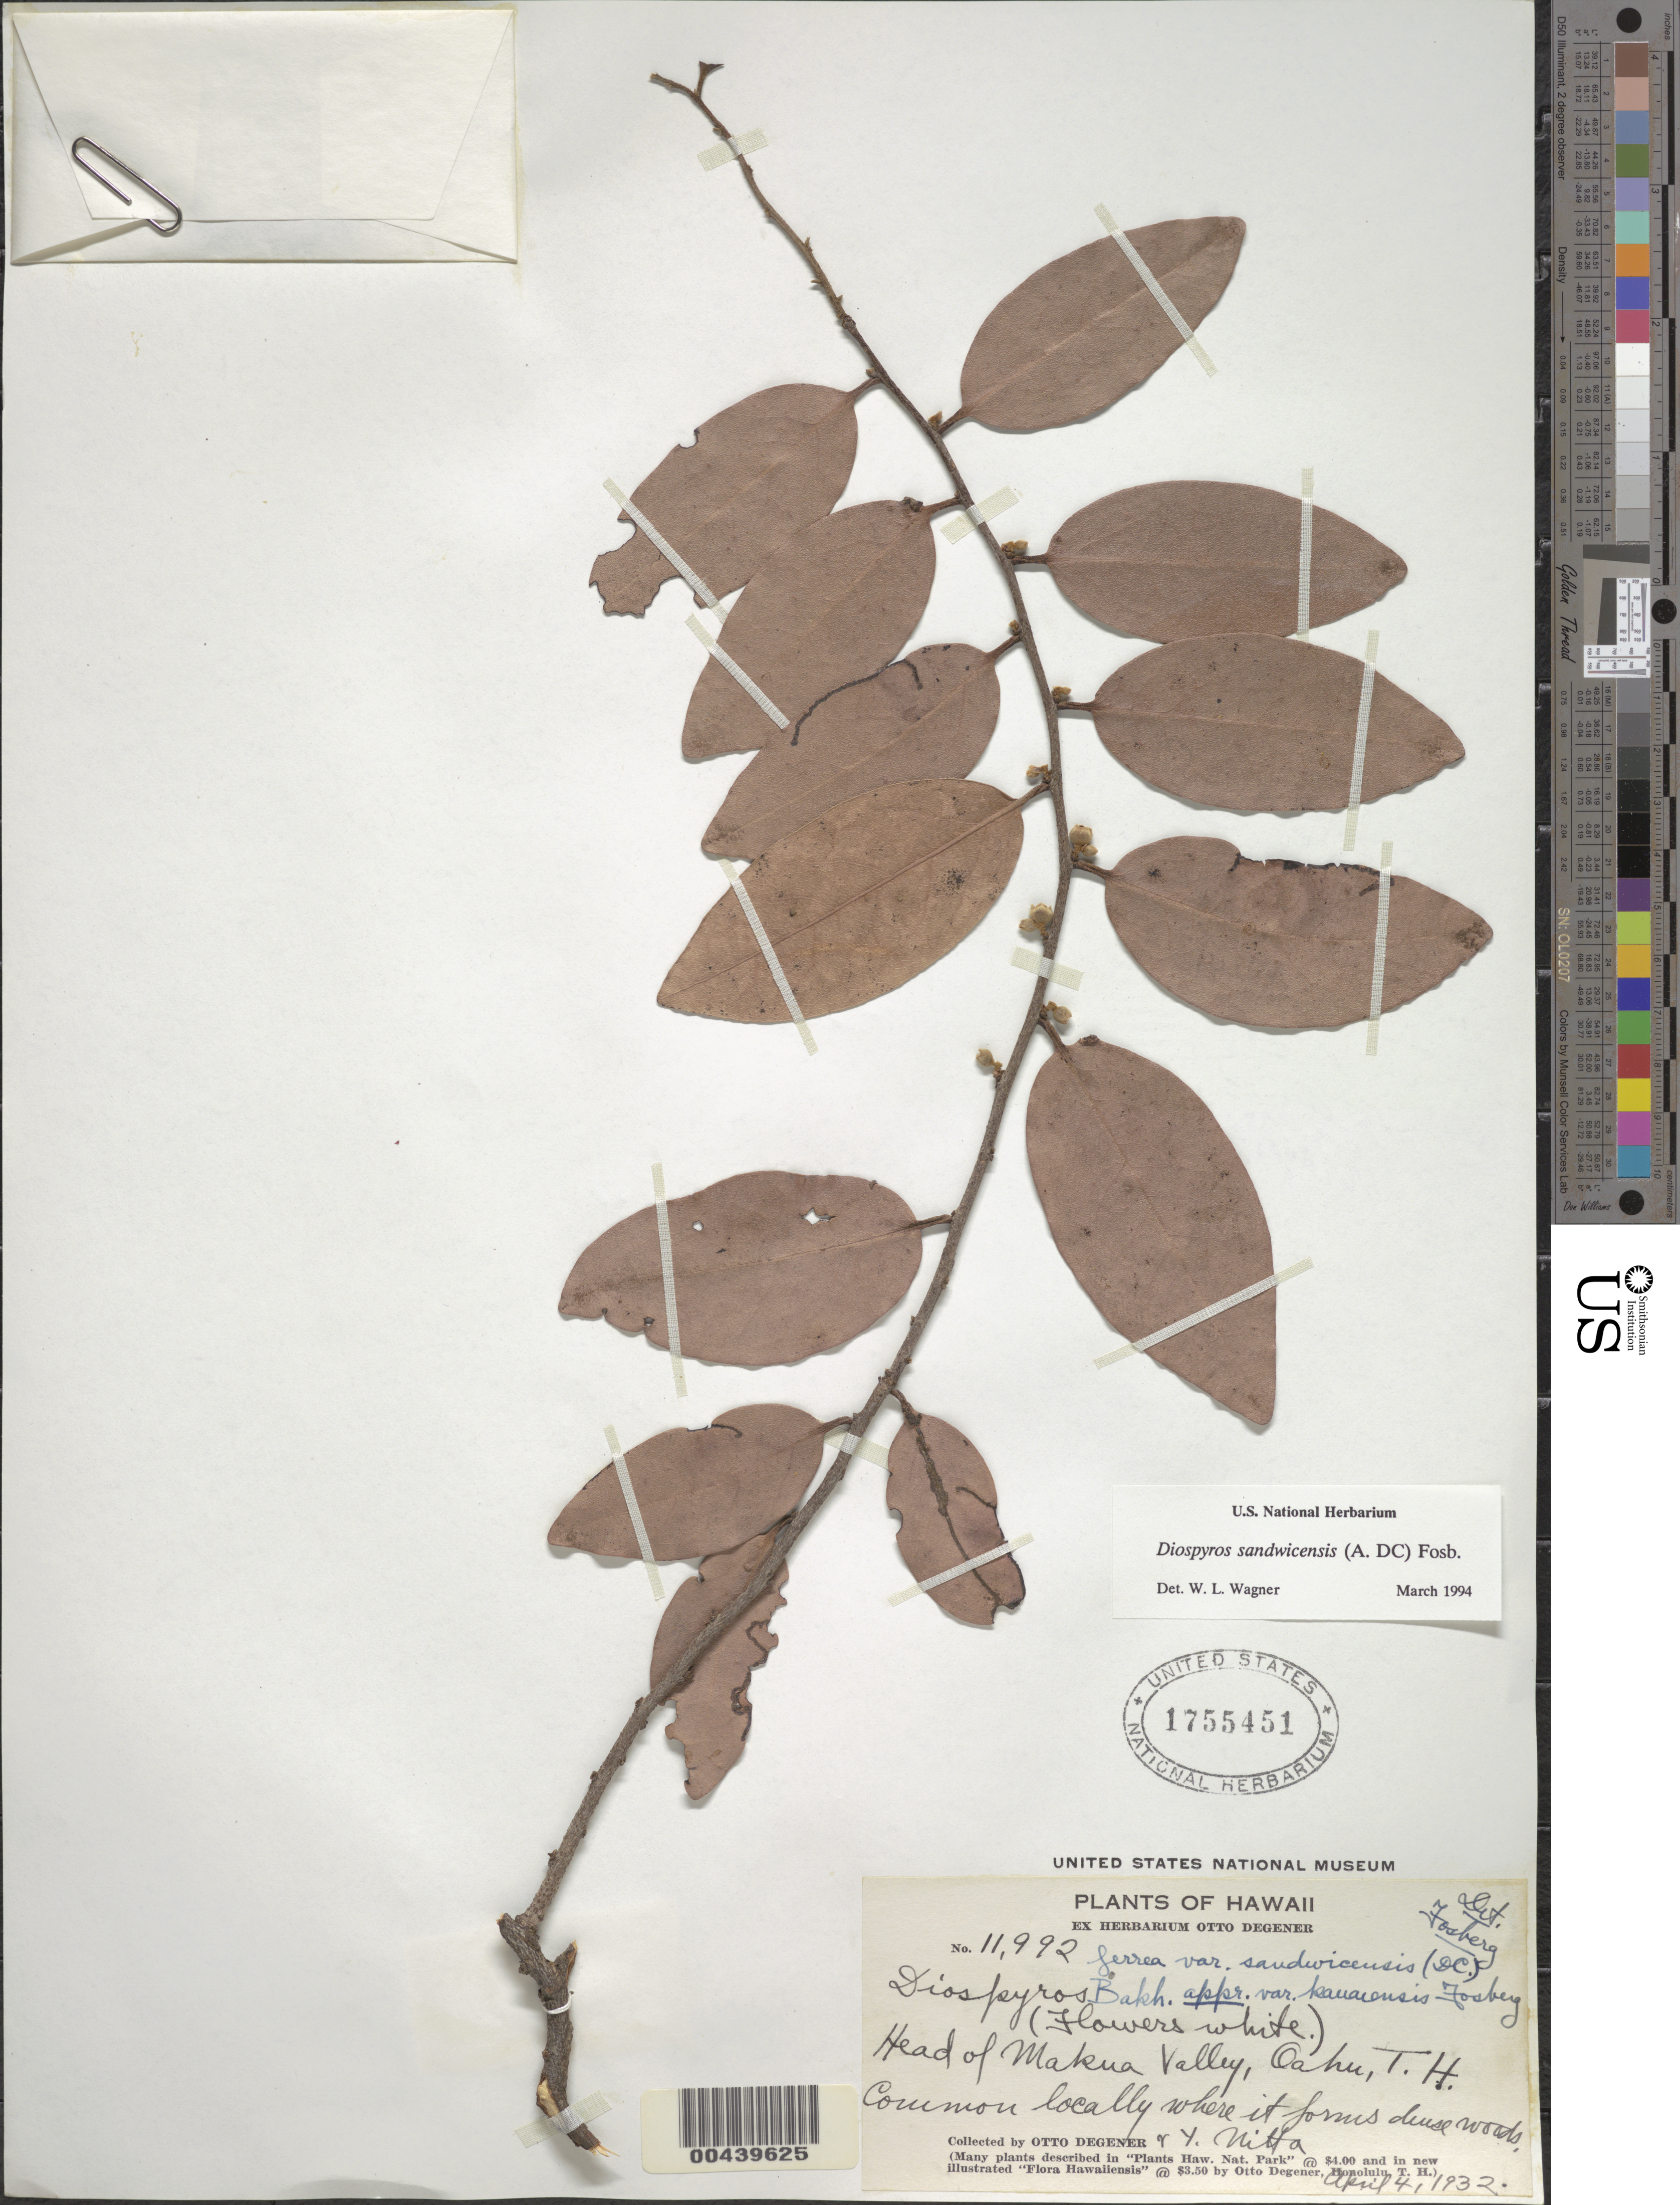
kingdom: Plantae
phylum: Tracheophyta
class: Magnoliopsida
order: Ericales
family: Ebenaceae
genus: Diospyros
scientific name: Diospyros sandwicensis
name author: (A. DC.) Fosberg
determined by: Wagner, W. L., (BOT), Smithsonian Institution - National Museum of Natural History (UNITED STATES)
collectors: O. Degener & Y. Nitta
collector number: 11992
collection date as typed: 4 Apr 1932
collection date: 1932-04-04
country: United States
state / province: Hawaii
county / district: Honolulu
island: Oahu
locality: Head of Makua Valley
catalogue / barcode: US 1755451